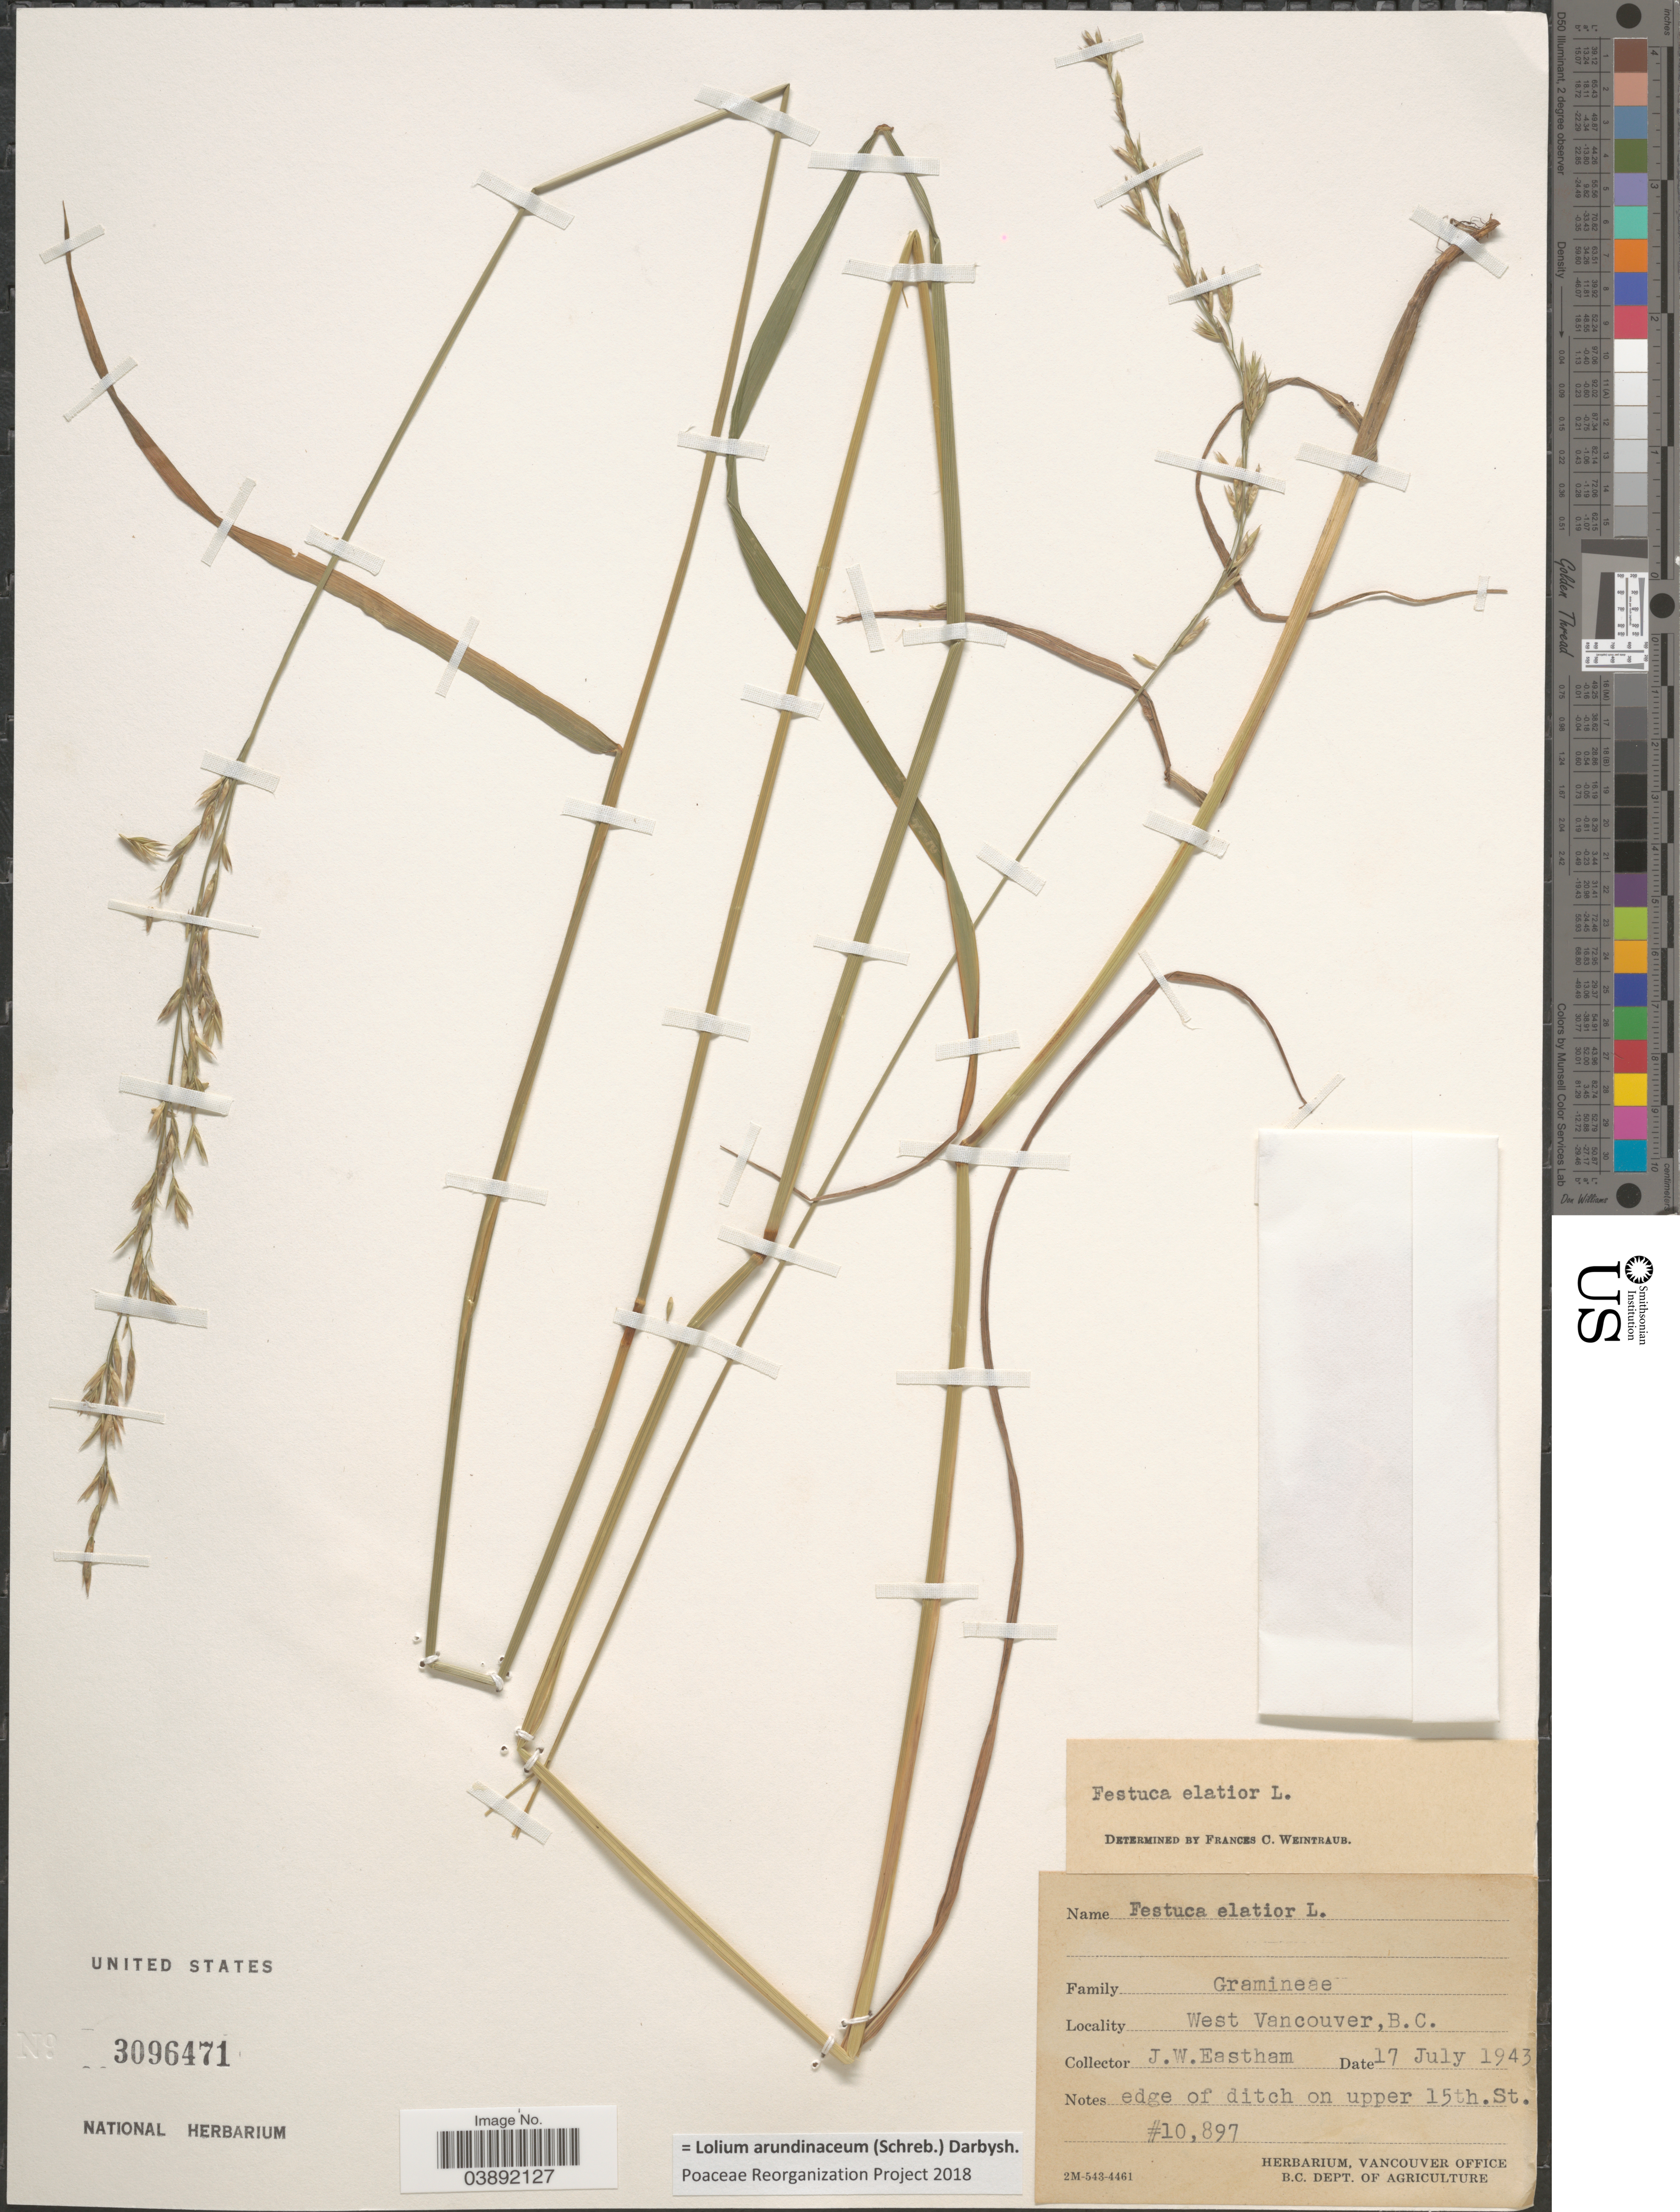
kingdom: Plantae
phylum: Tracheophyta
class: Liliopsida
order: Poales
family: Poaceae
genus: Lolium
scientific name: Lolium arundinaceum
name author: (Schreb.) Darbysh.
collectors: J. Eastham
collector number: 10897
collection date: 1943-07-17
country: Canada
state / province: British Columbia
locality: West Vancouver, B.C. Edge of ditch on upper 15th. St.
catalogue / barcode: US 3096471